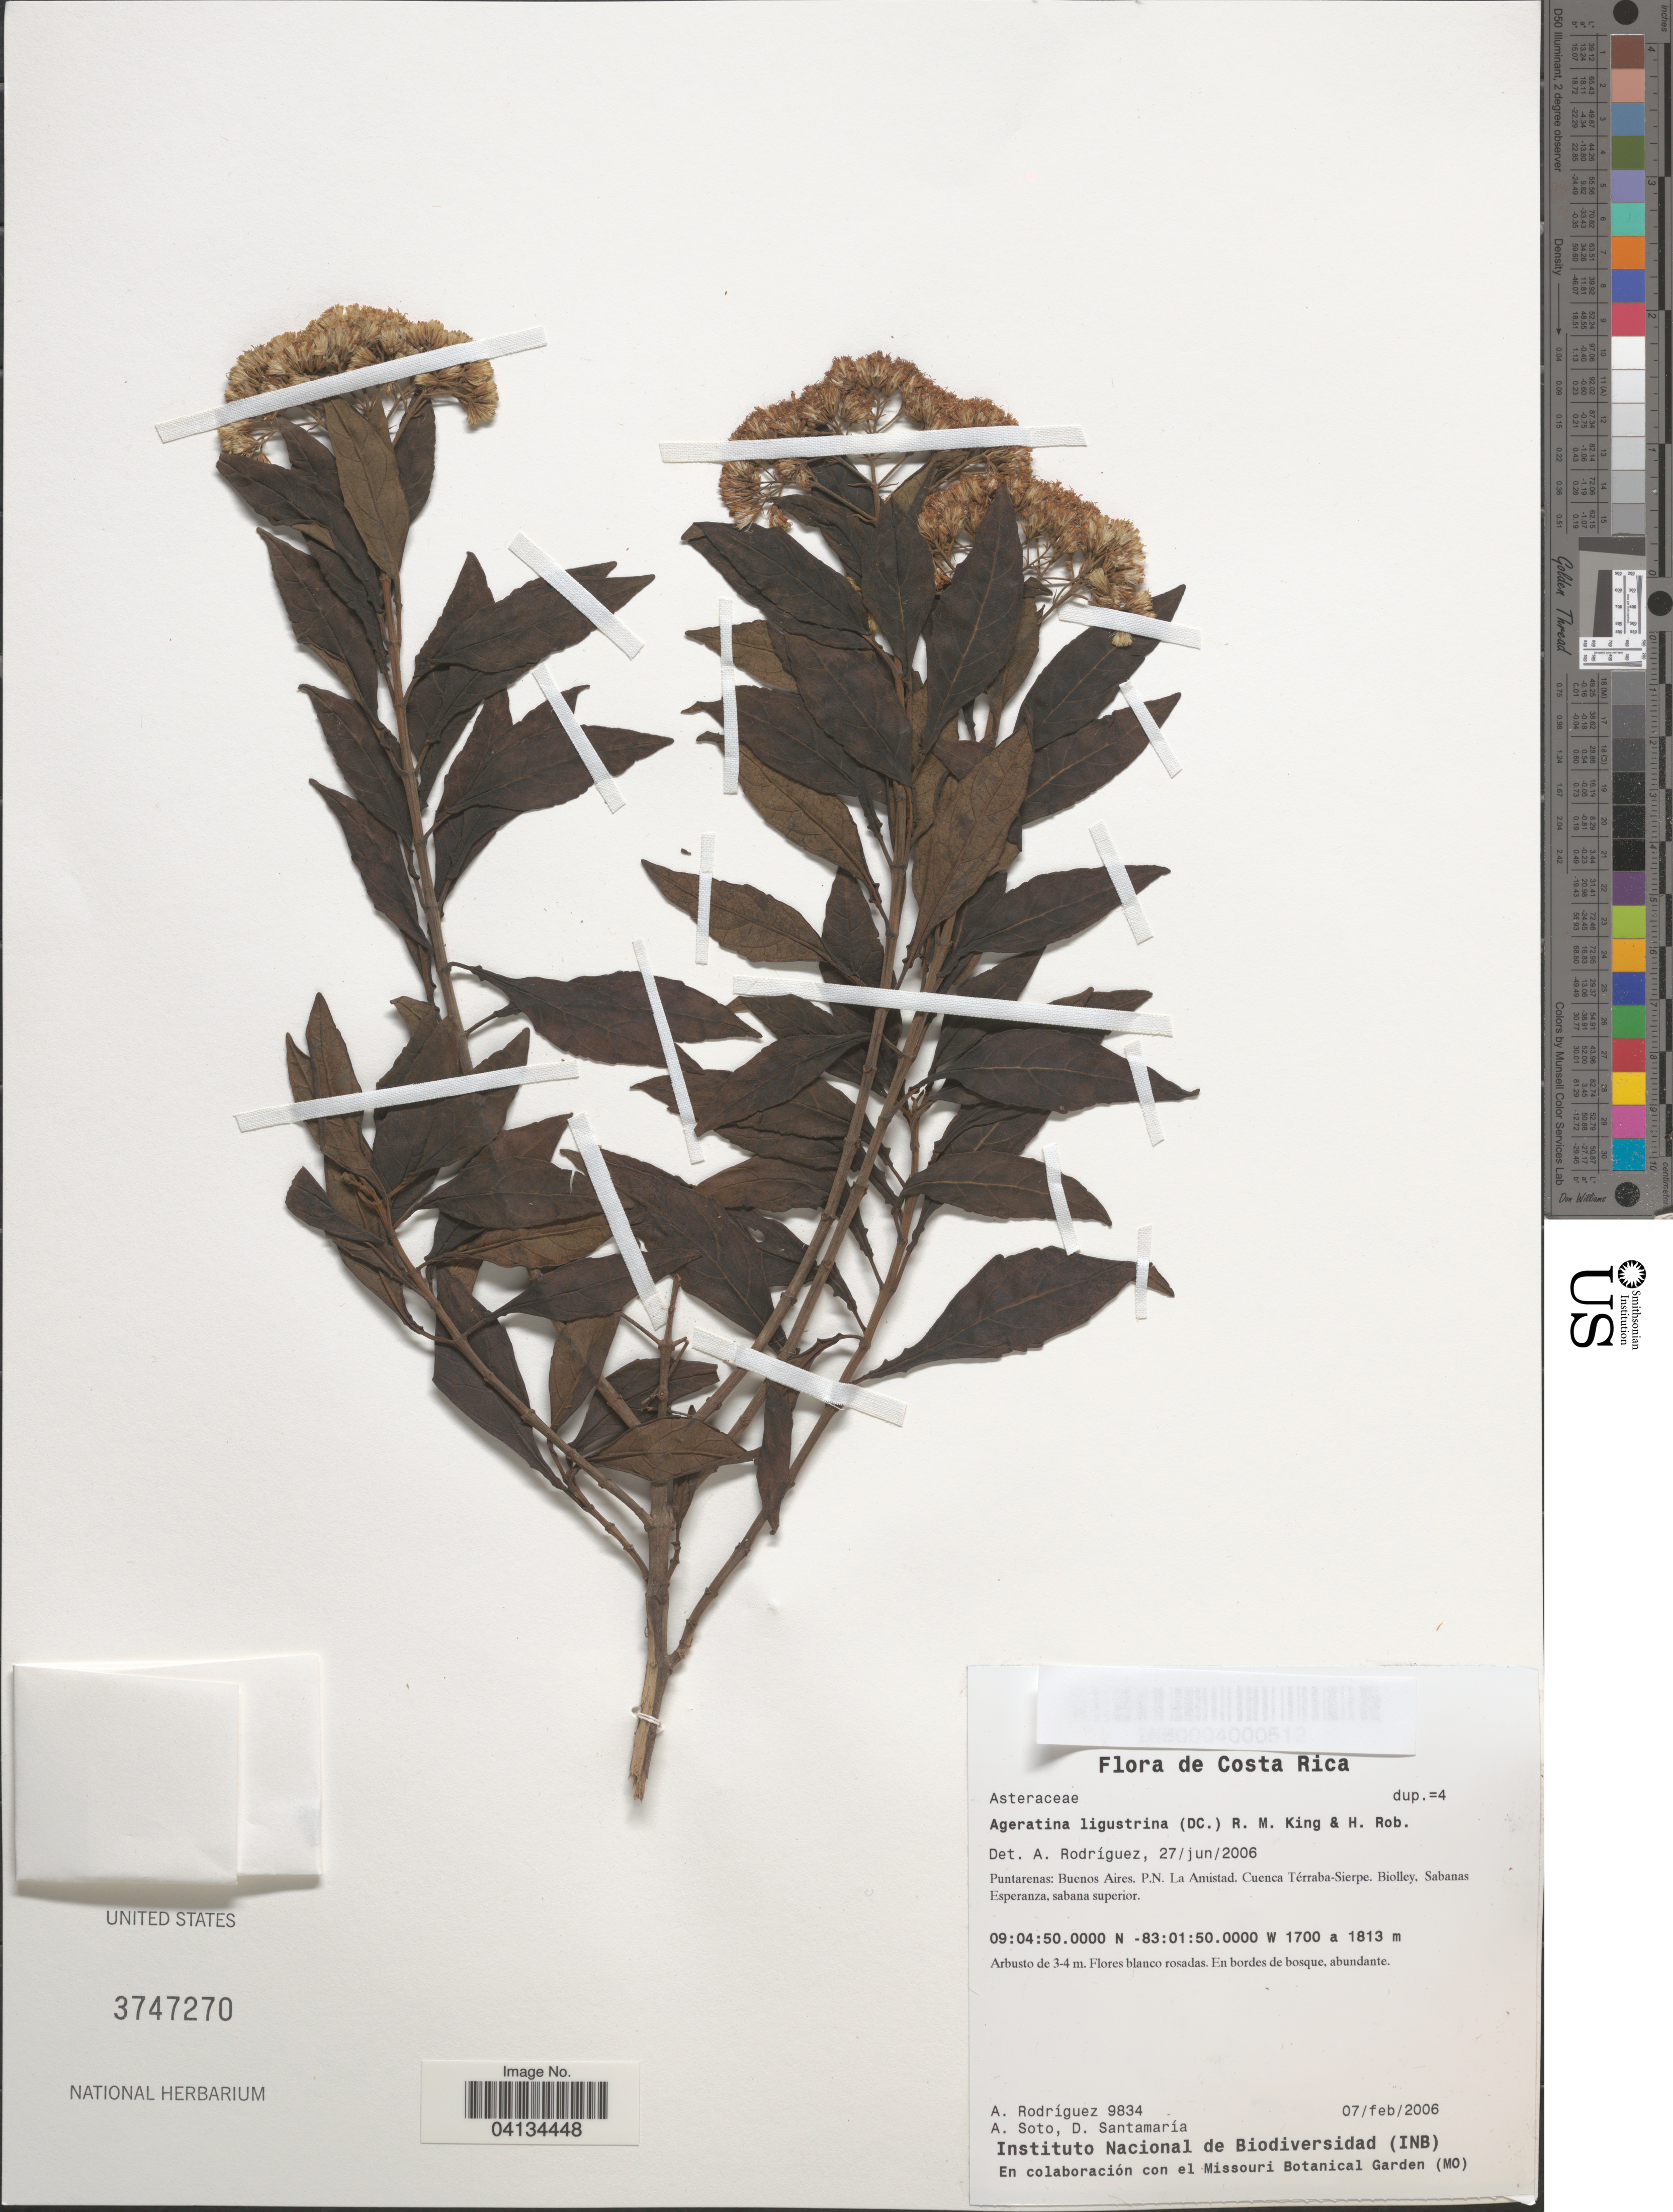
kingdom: Plantae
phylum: Tracheophyta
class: Magnoliopsida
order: Asterales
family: Asteraceae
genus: Ageratina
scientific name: Ageratina ligustrina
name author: (DC.) R.M. King & H. Rob.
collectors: A. Rodríguez, A. Soto & D. Santamaria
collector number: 9834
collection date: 2006-02-07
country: Costa Rica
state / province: Puntarenas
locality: Buenos Aires. P.N. La Amistad. Cuenca Térraba-Sierpe. Biolley, Sabanas Esperanza, sabana superior.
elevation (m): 1700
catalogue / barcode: US 3747270